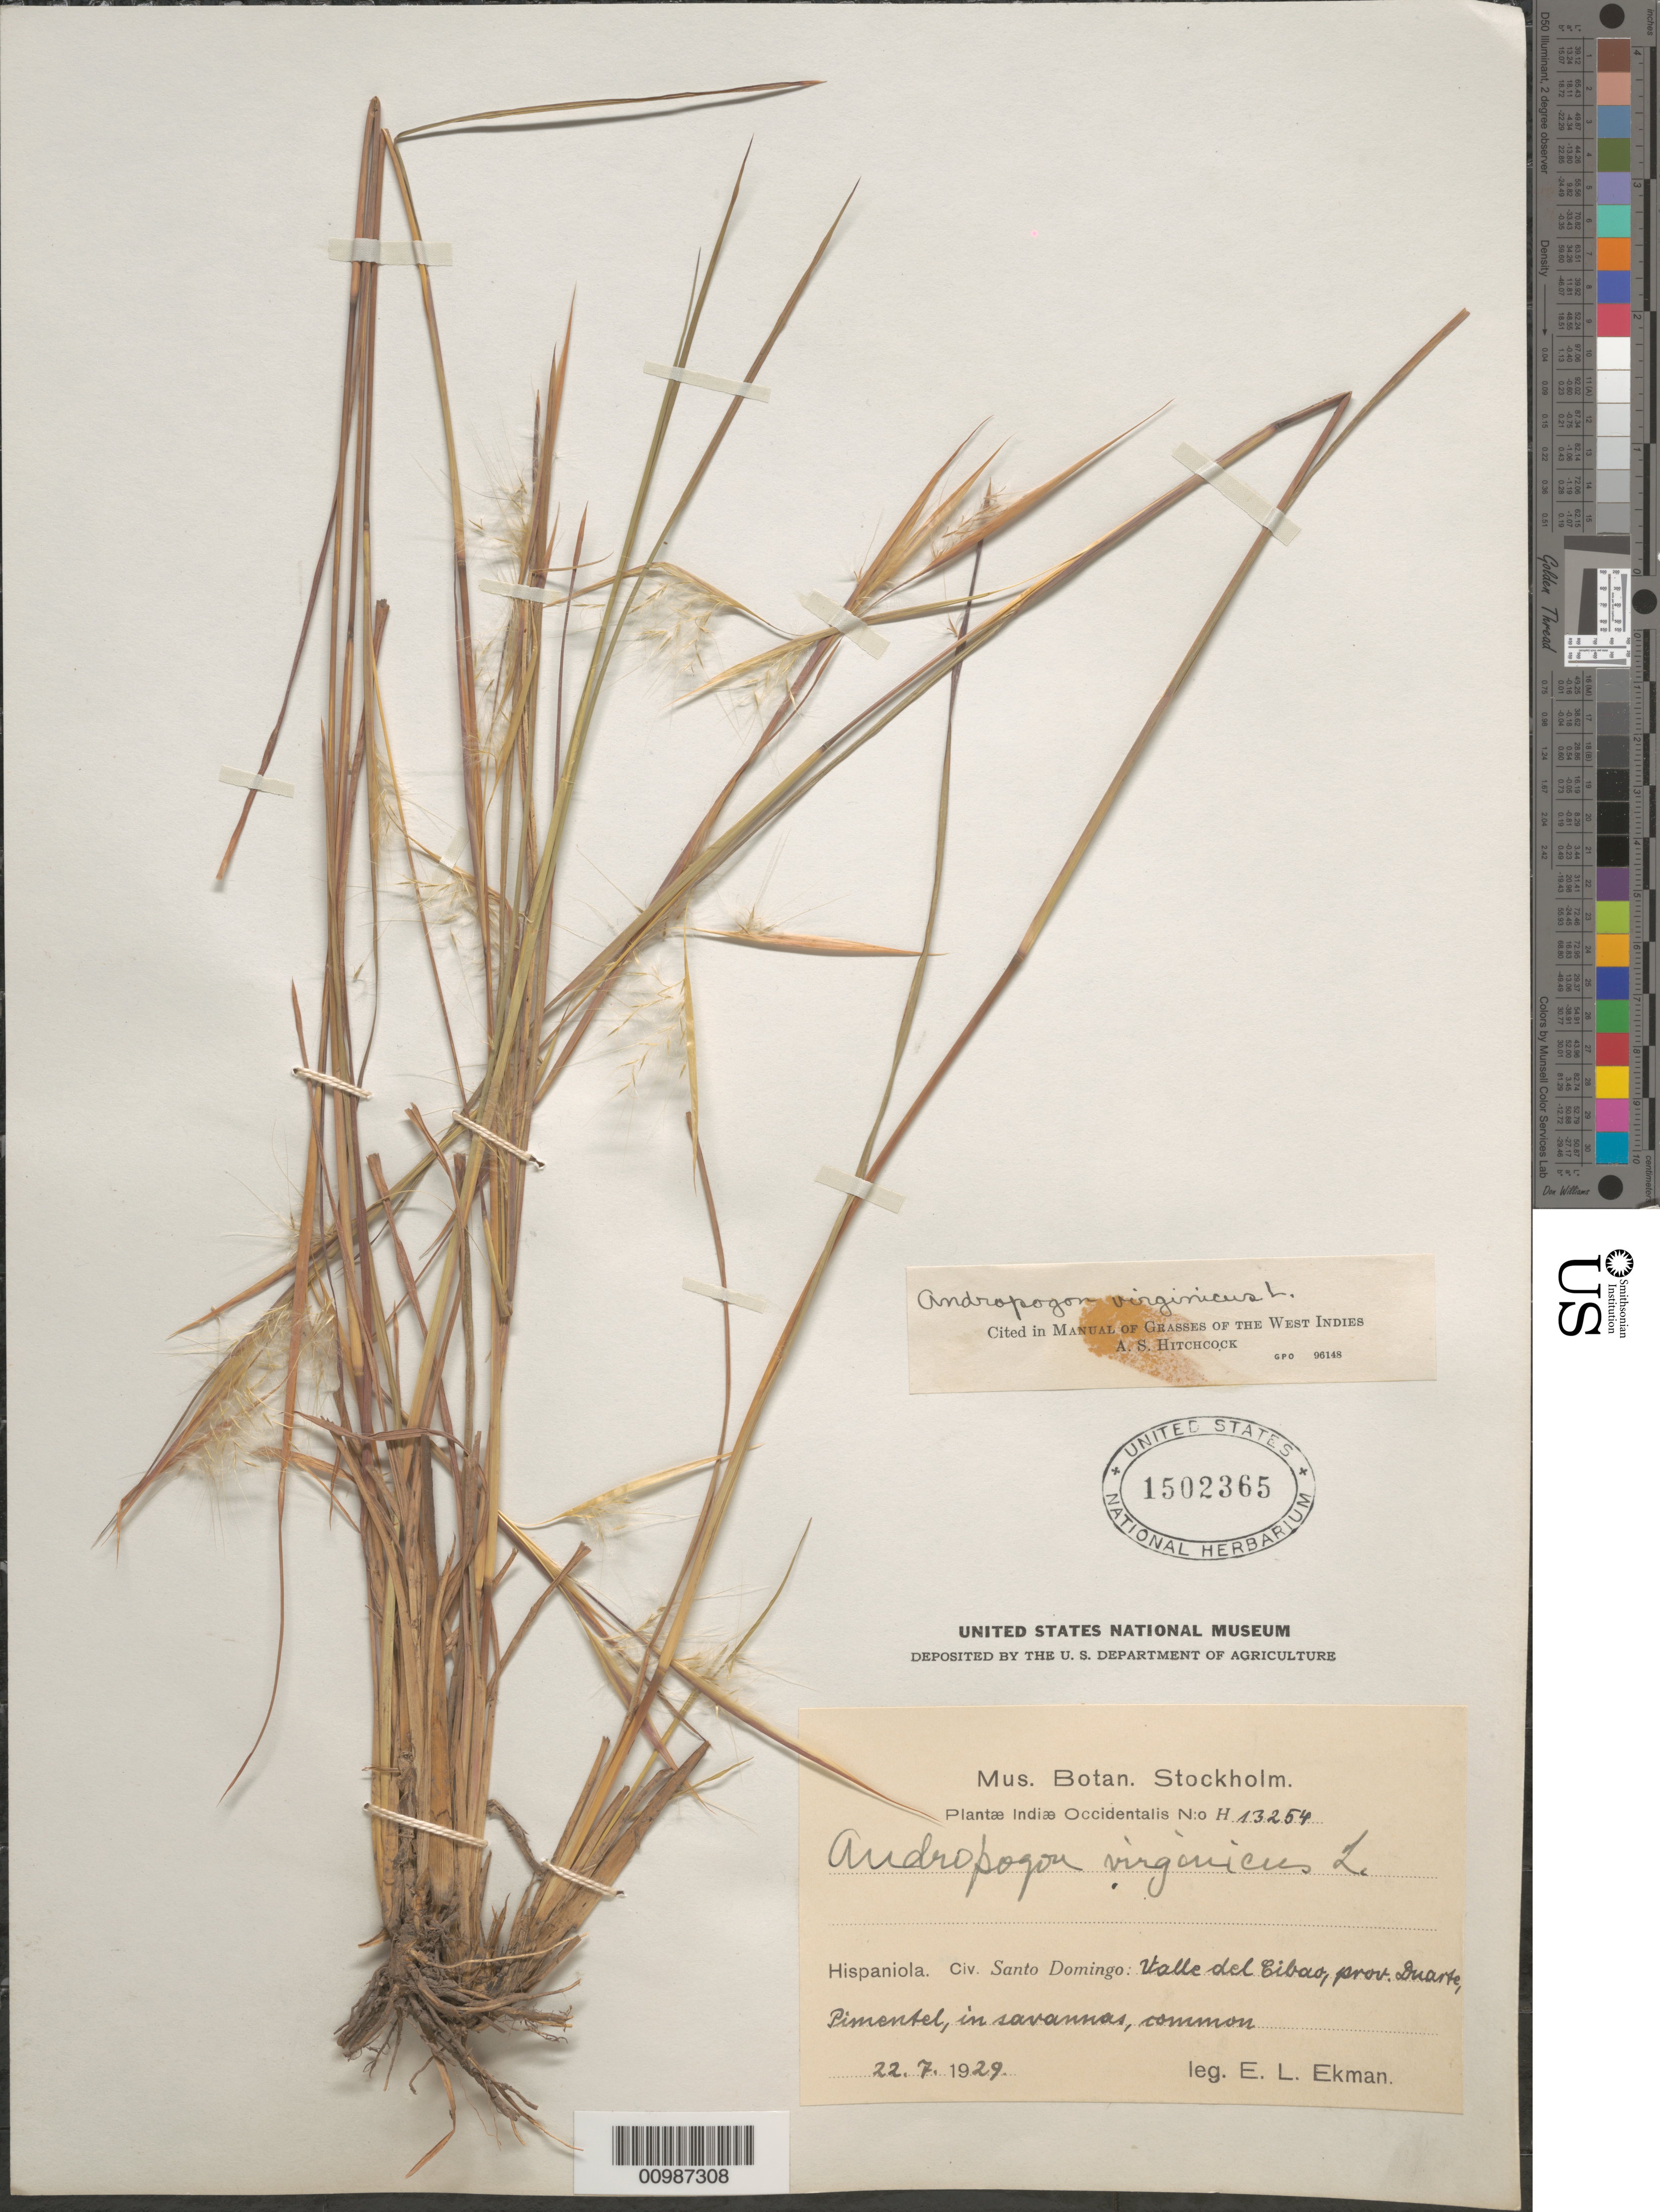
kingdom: Plantae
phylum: Tracheophyta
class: Liliopsida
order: Poales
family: Poaceae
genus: Andropogon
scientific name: Andropogon virginicus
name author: L.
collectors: E. L. Ekman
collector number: H 13254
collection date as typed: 22 Jul 1929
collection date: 1929-07-22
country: Dominican Republic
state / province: El Seibo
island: Hispaniola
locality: Valle del Cibao, Pimentel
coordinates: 0 N, 0 E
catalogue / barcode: US 1502365